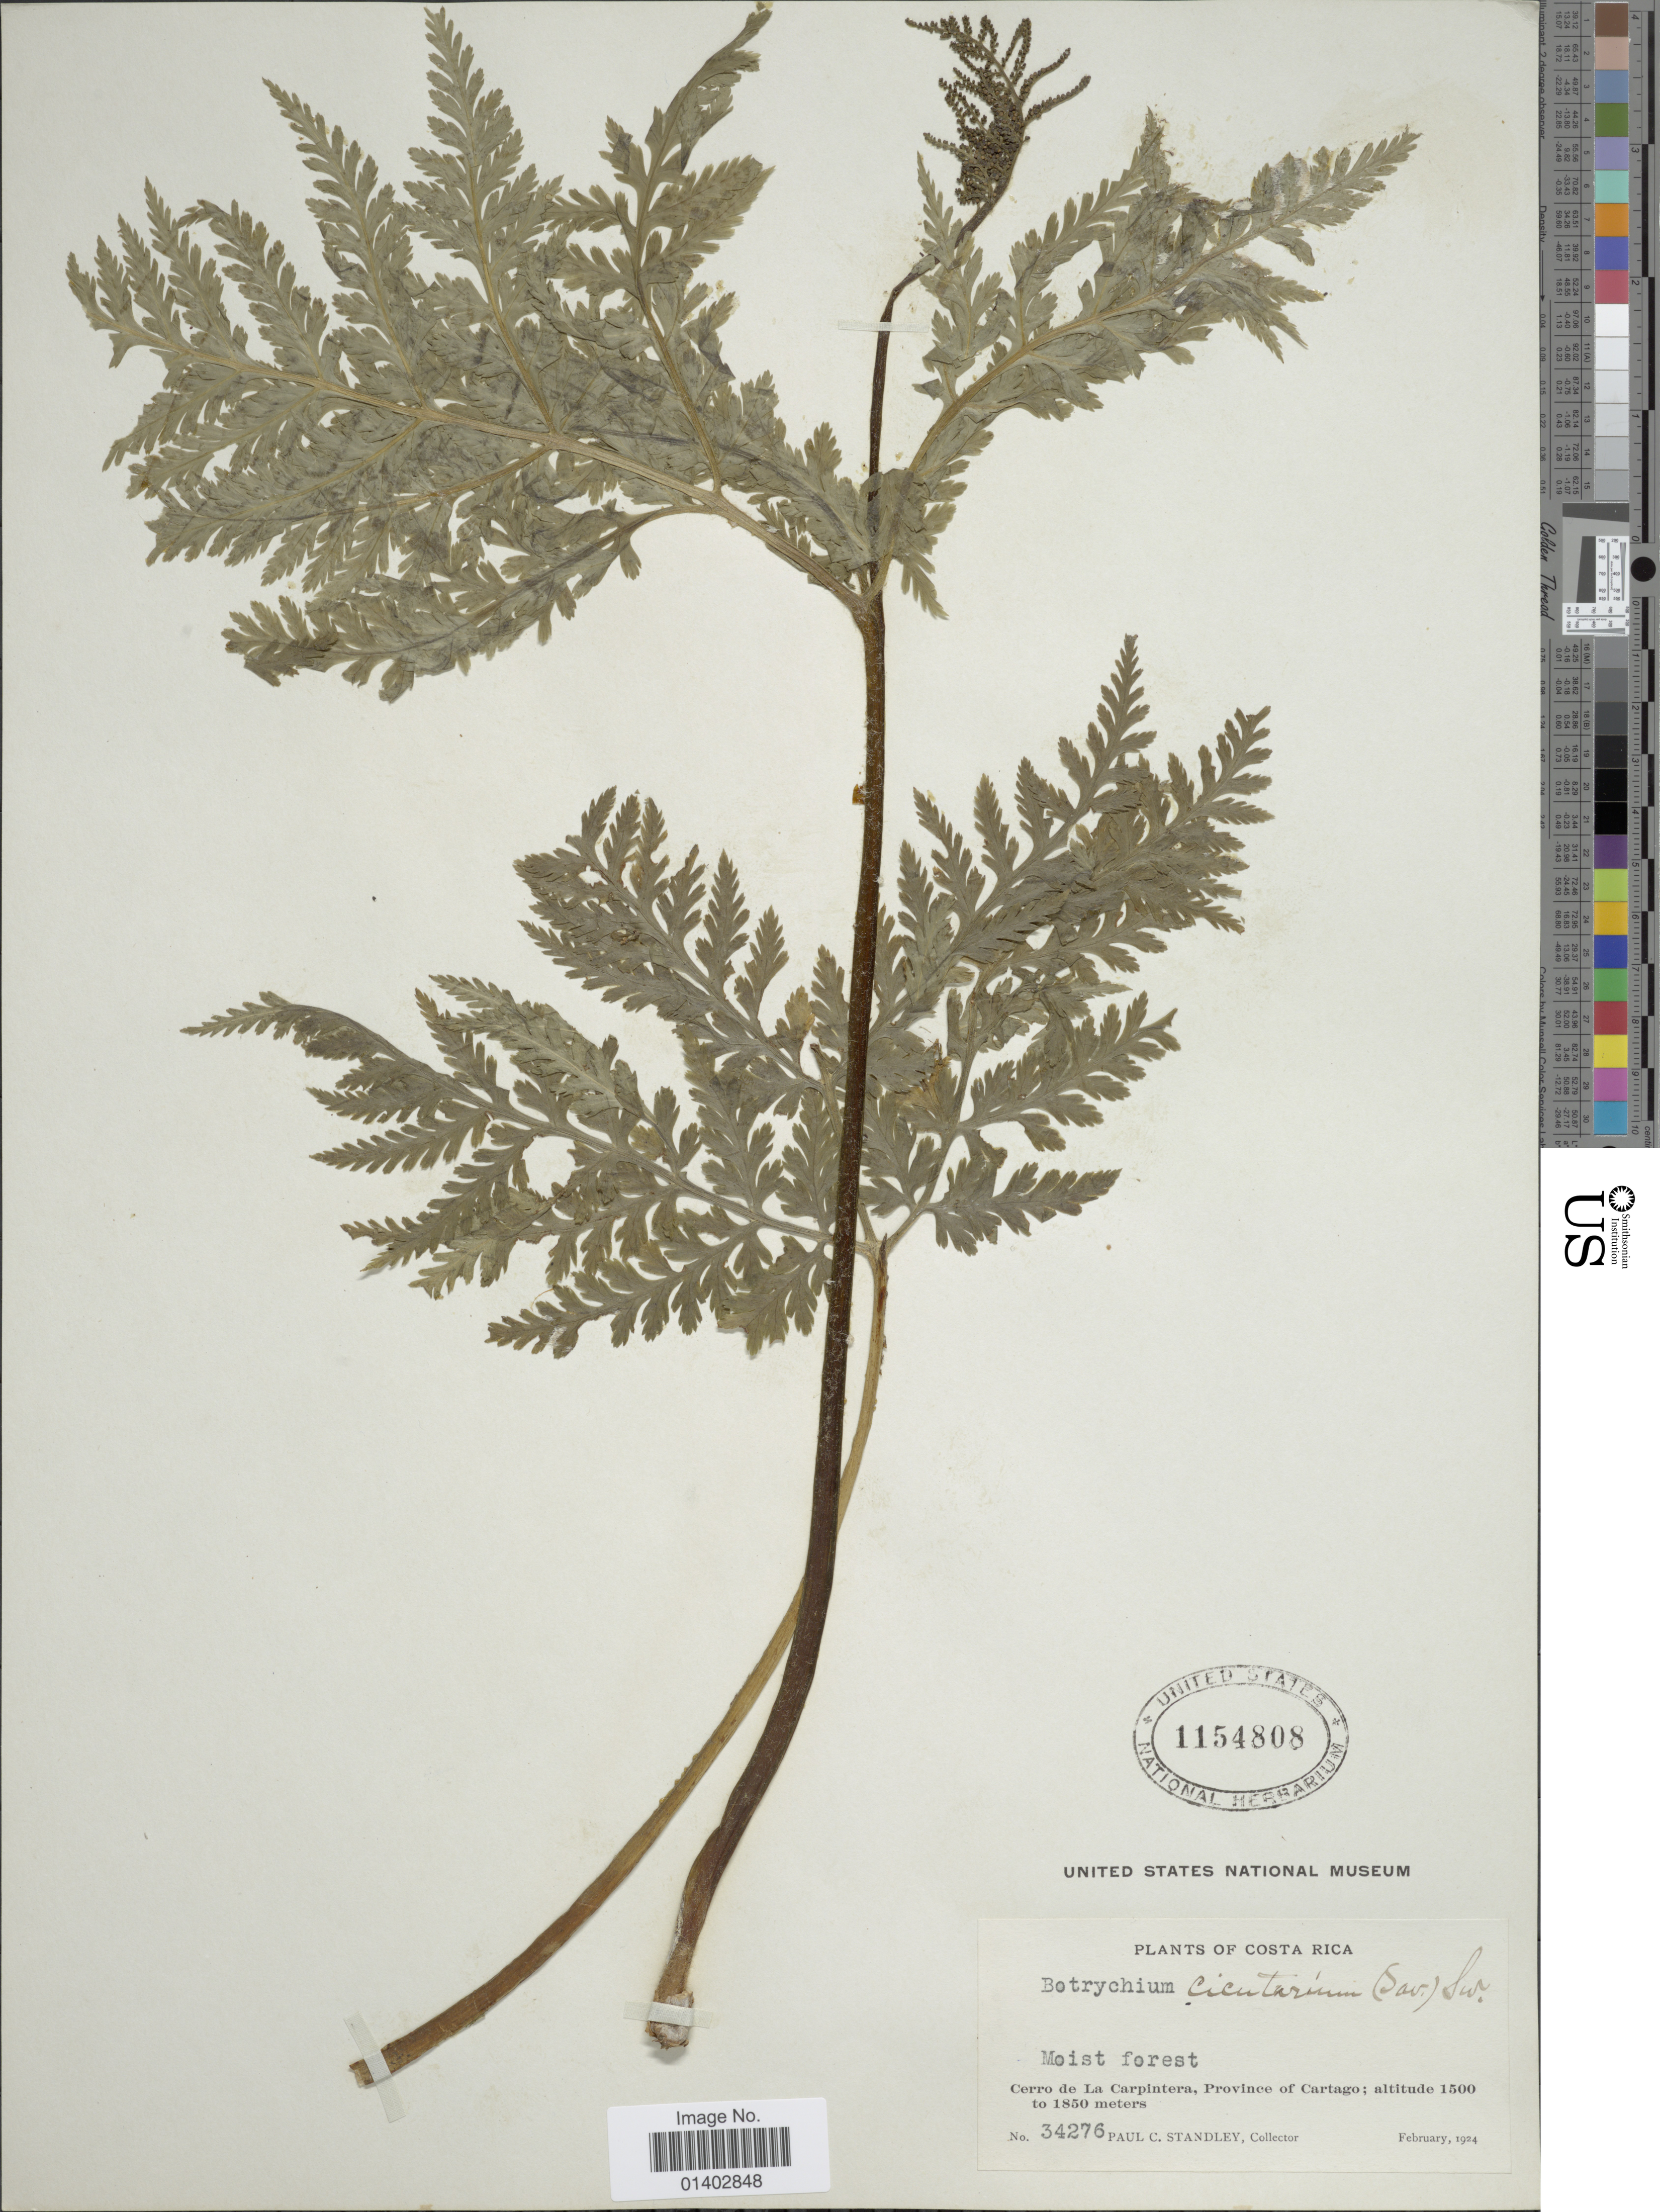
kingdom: Plantae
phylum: Tracheophyta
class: Polypodiopsida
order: Ophioglossales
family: Ophioglossaceae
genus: Botrychium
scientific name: Botrychium virginianum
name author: (L.) Sw.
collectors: P. C. Standley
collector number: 34276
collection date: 1924-02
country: Costa Rica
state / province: Cartago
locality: Cerro de La Carpintera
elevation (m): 1500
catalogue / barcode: US 1154808